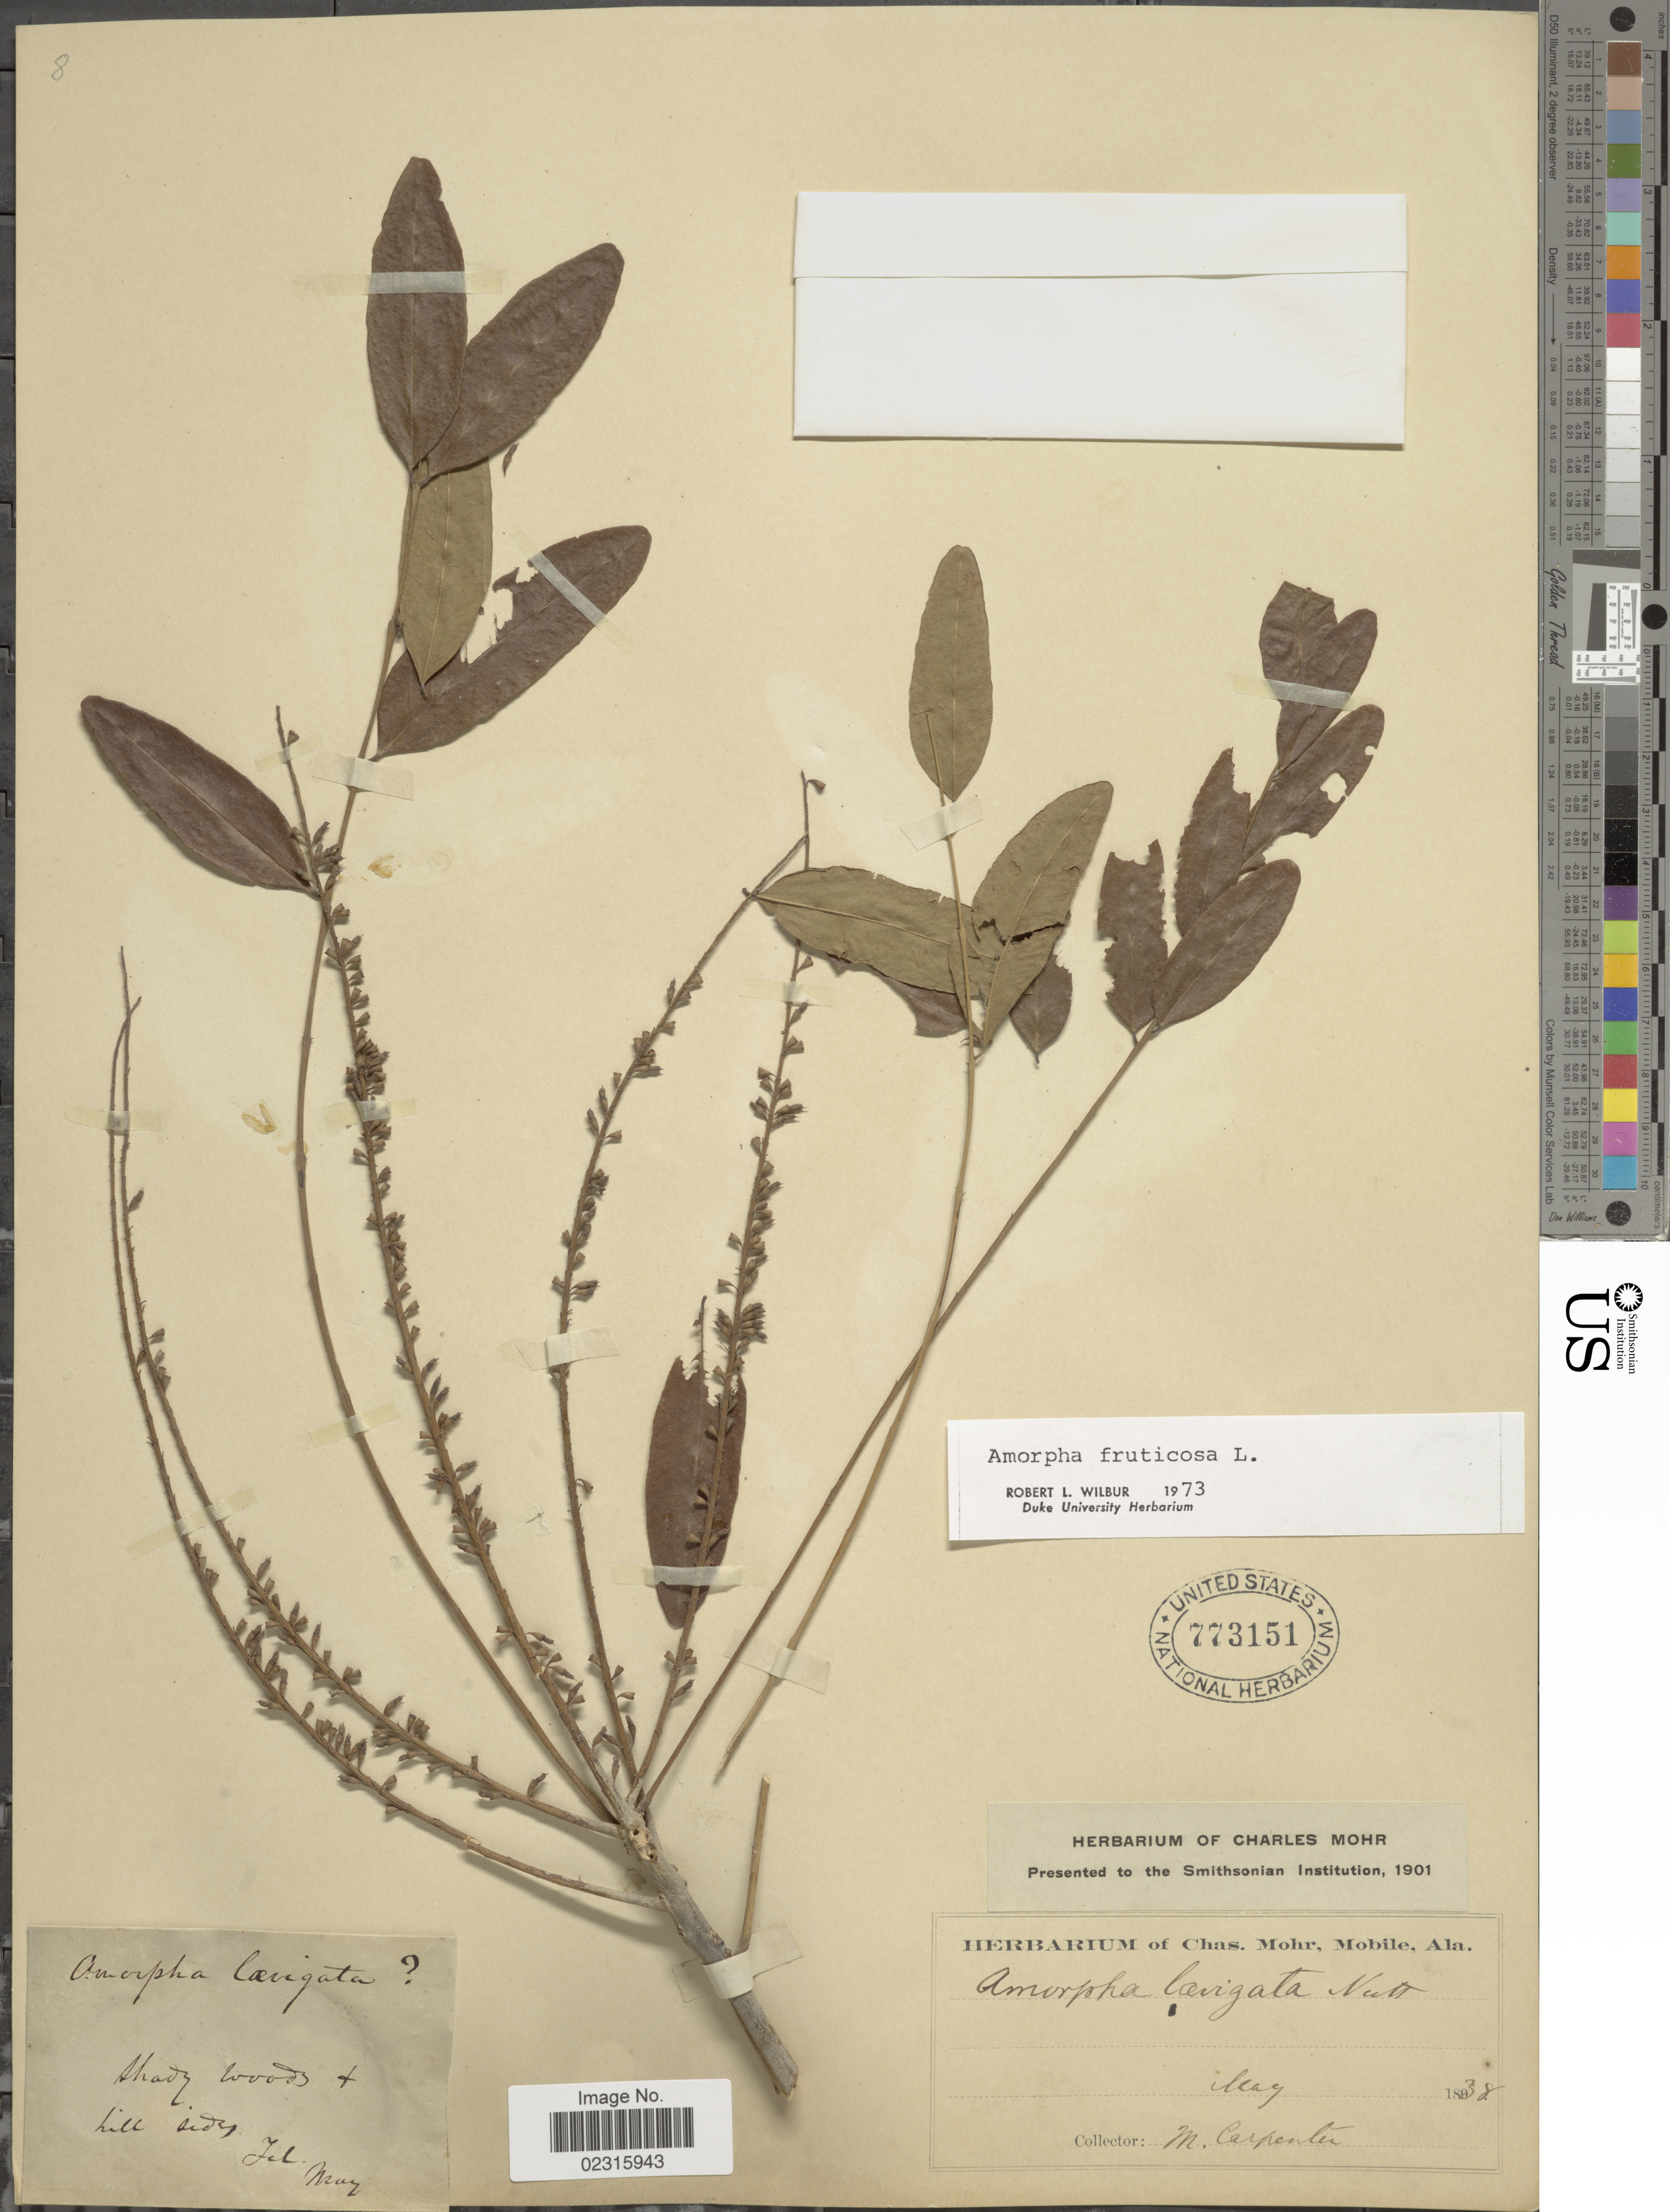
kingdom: Plantae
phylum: Tracheophyta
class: Magnoliopsida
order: Fabales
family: Fabaceae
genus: Amorpha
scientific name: Amorpha fruticosa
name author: L.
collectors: M. Carpenter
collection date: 1838-05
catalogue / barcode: US 773151